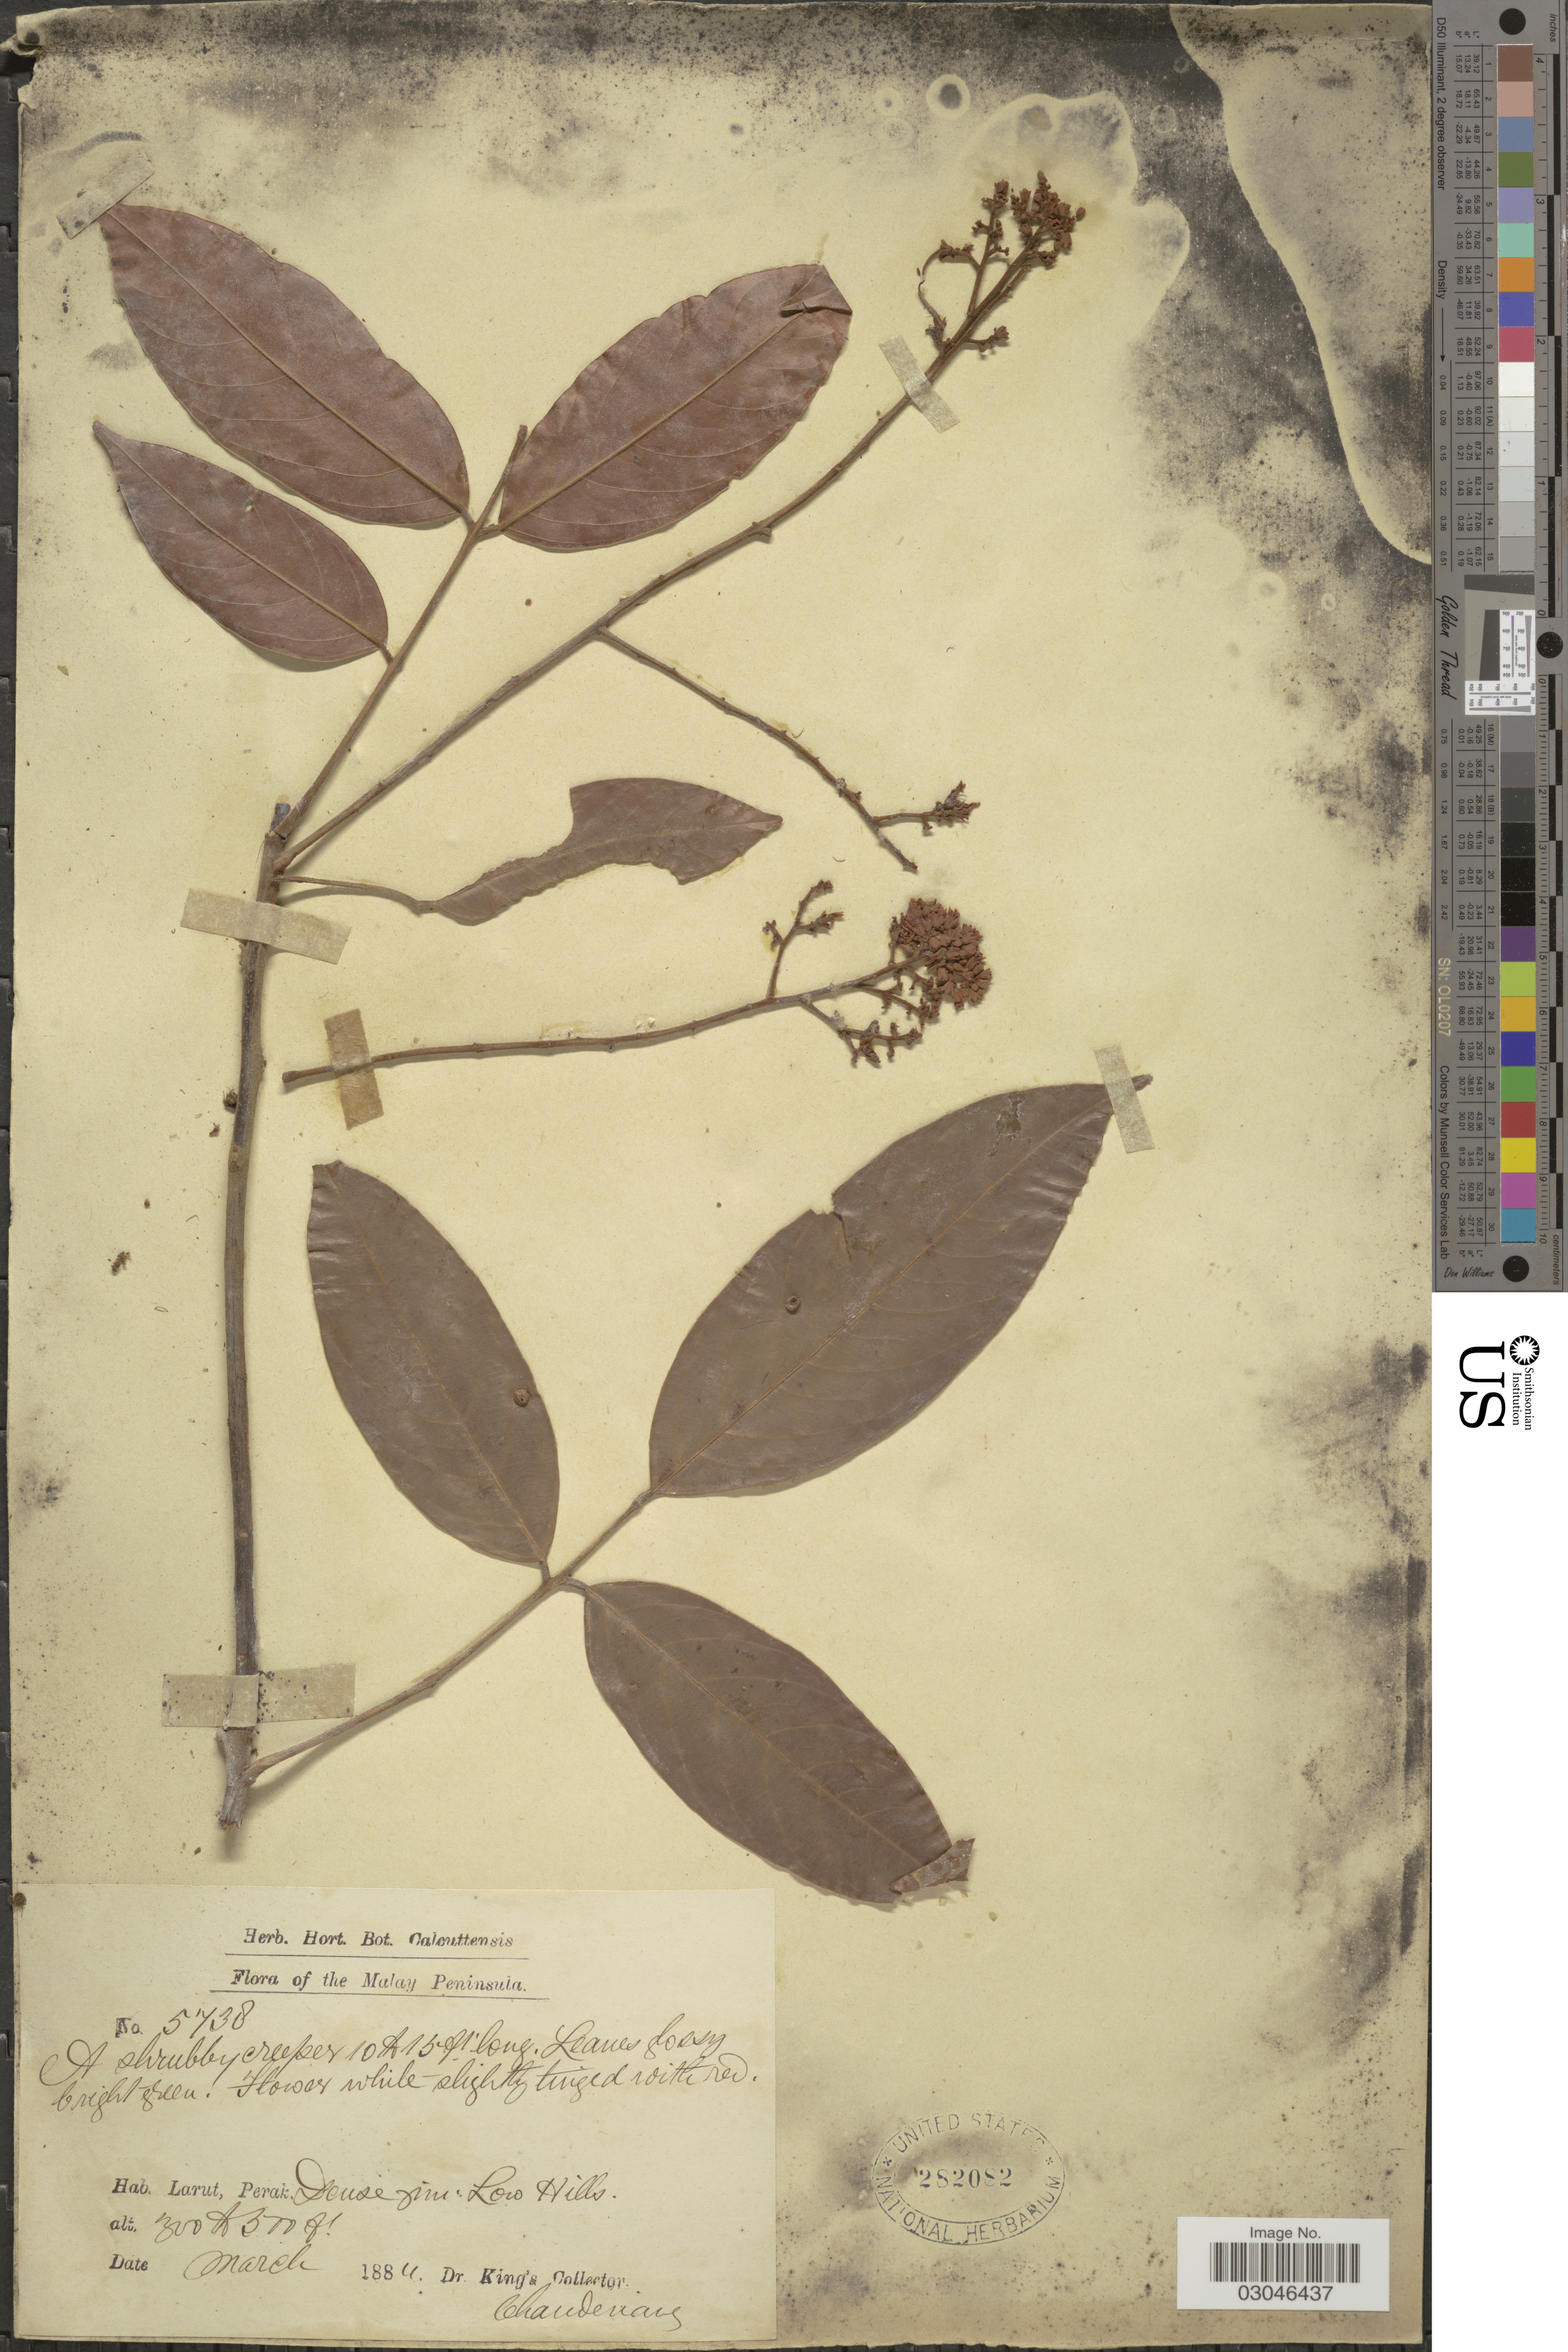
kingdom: Plantae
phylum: Tracheophyta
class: Magnoliopsida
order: Myrtales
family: Combretaceae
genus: Combretum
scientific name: Combretum trifoliatum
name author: Vent.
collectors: Dr. King's collector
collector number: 5738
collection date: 1884-03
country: Malaysia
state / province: Perak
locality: Malay Peninsula. Larut. Chandenang [unsure placement]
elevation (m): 91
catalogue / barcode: US 282082